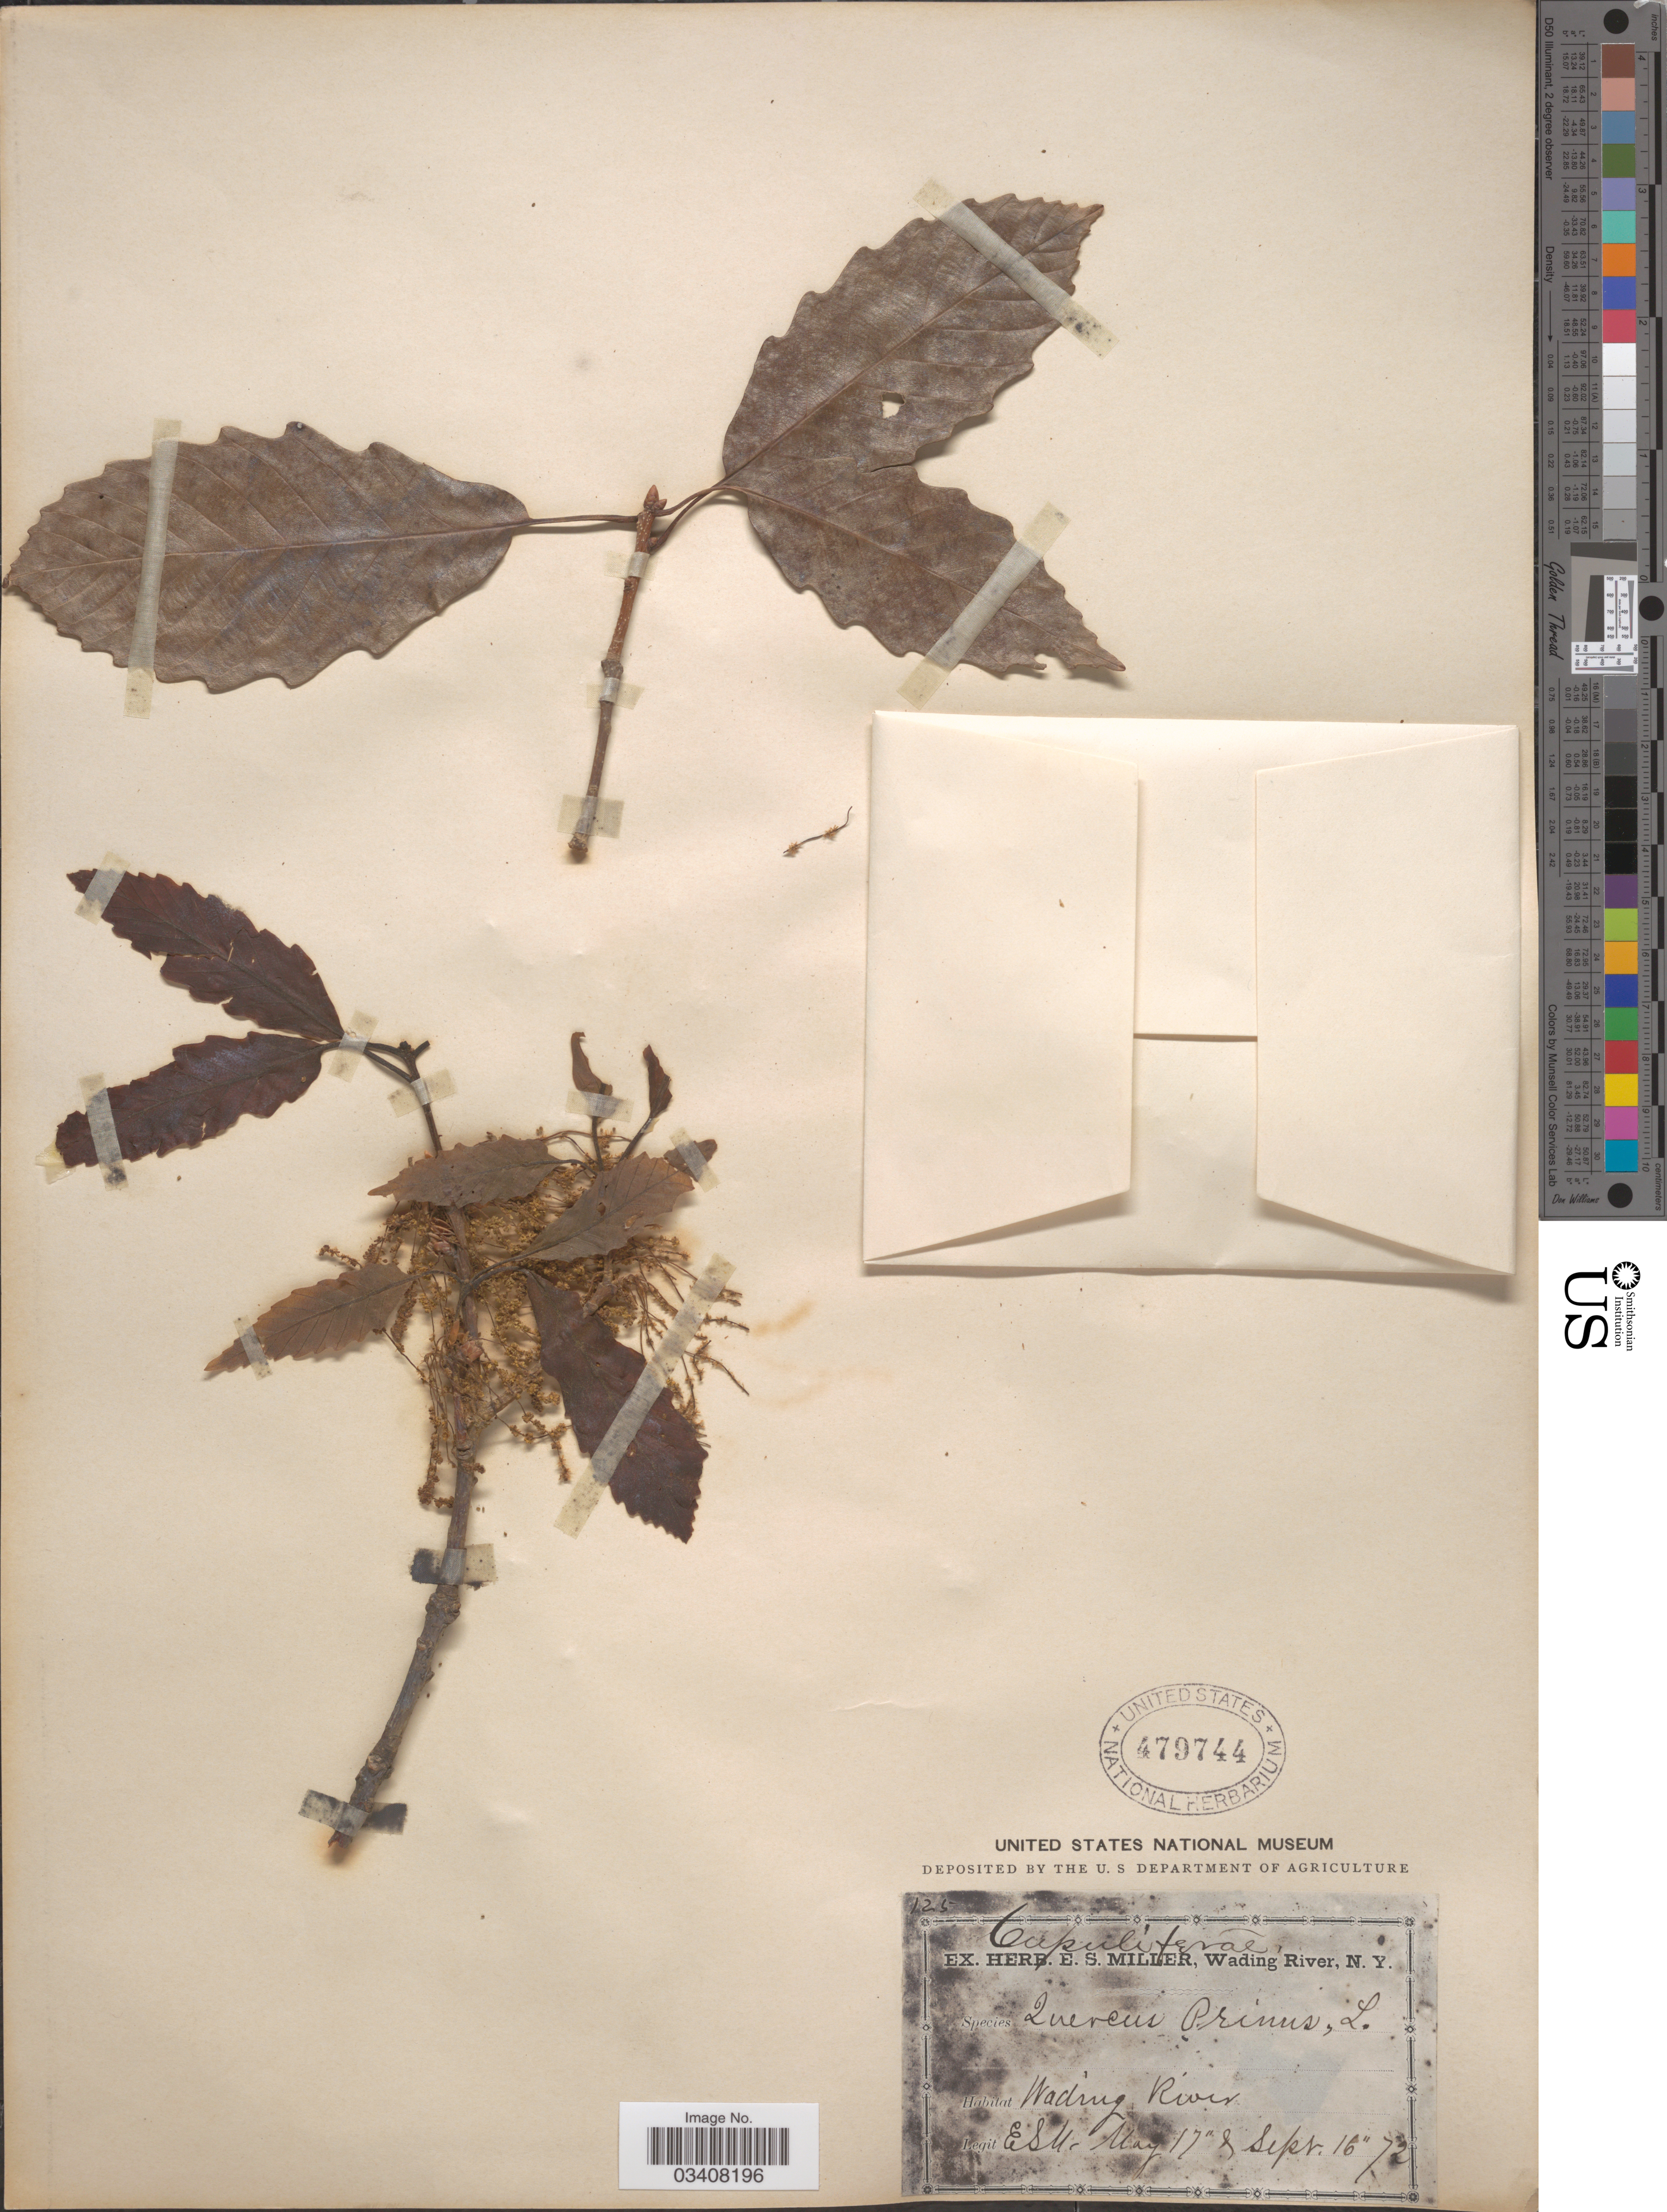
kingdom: Plantae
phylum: Tracheophyta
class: Magnoliopsida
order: Fagales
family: Fagaceae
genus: Quercus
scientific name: Quercus prinus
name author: L.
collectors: E. S. Miller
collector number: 125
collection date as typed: Transcribed d/m/y: 17/5/72 to 16/9/72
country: United States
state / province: New York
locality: Wading River.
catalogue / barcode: US 479744